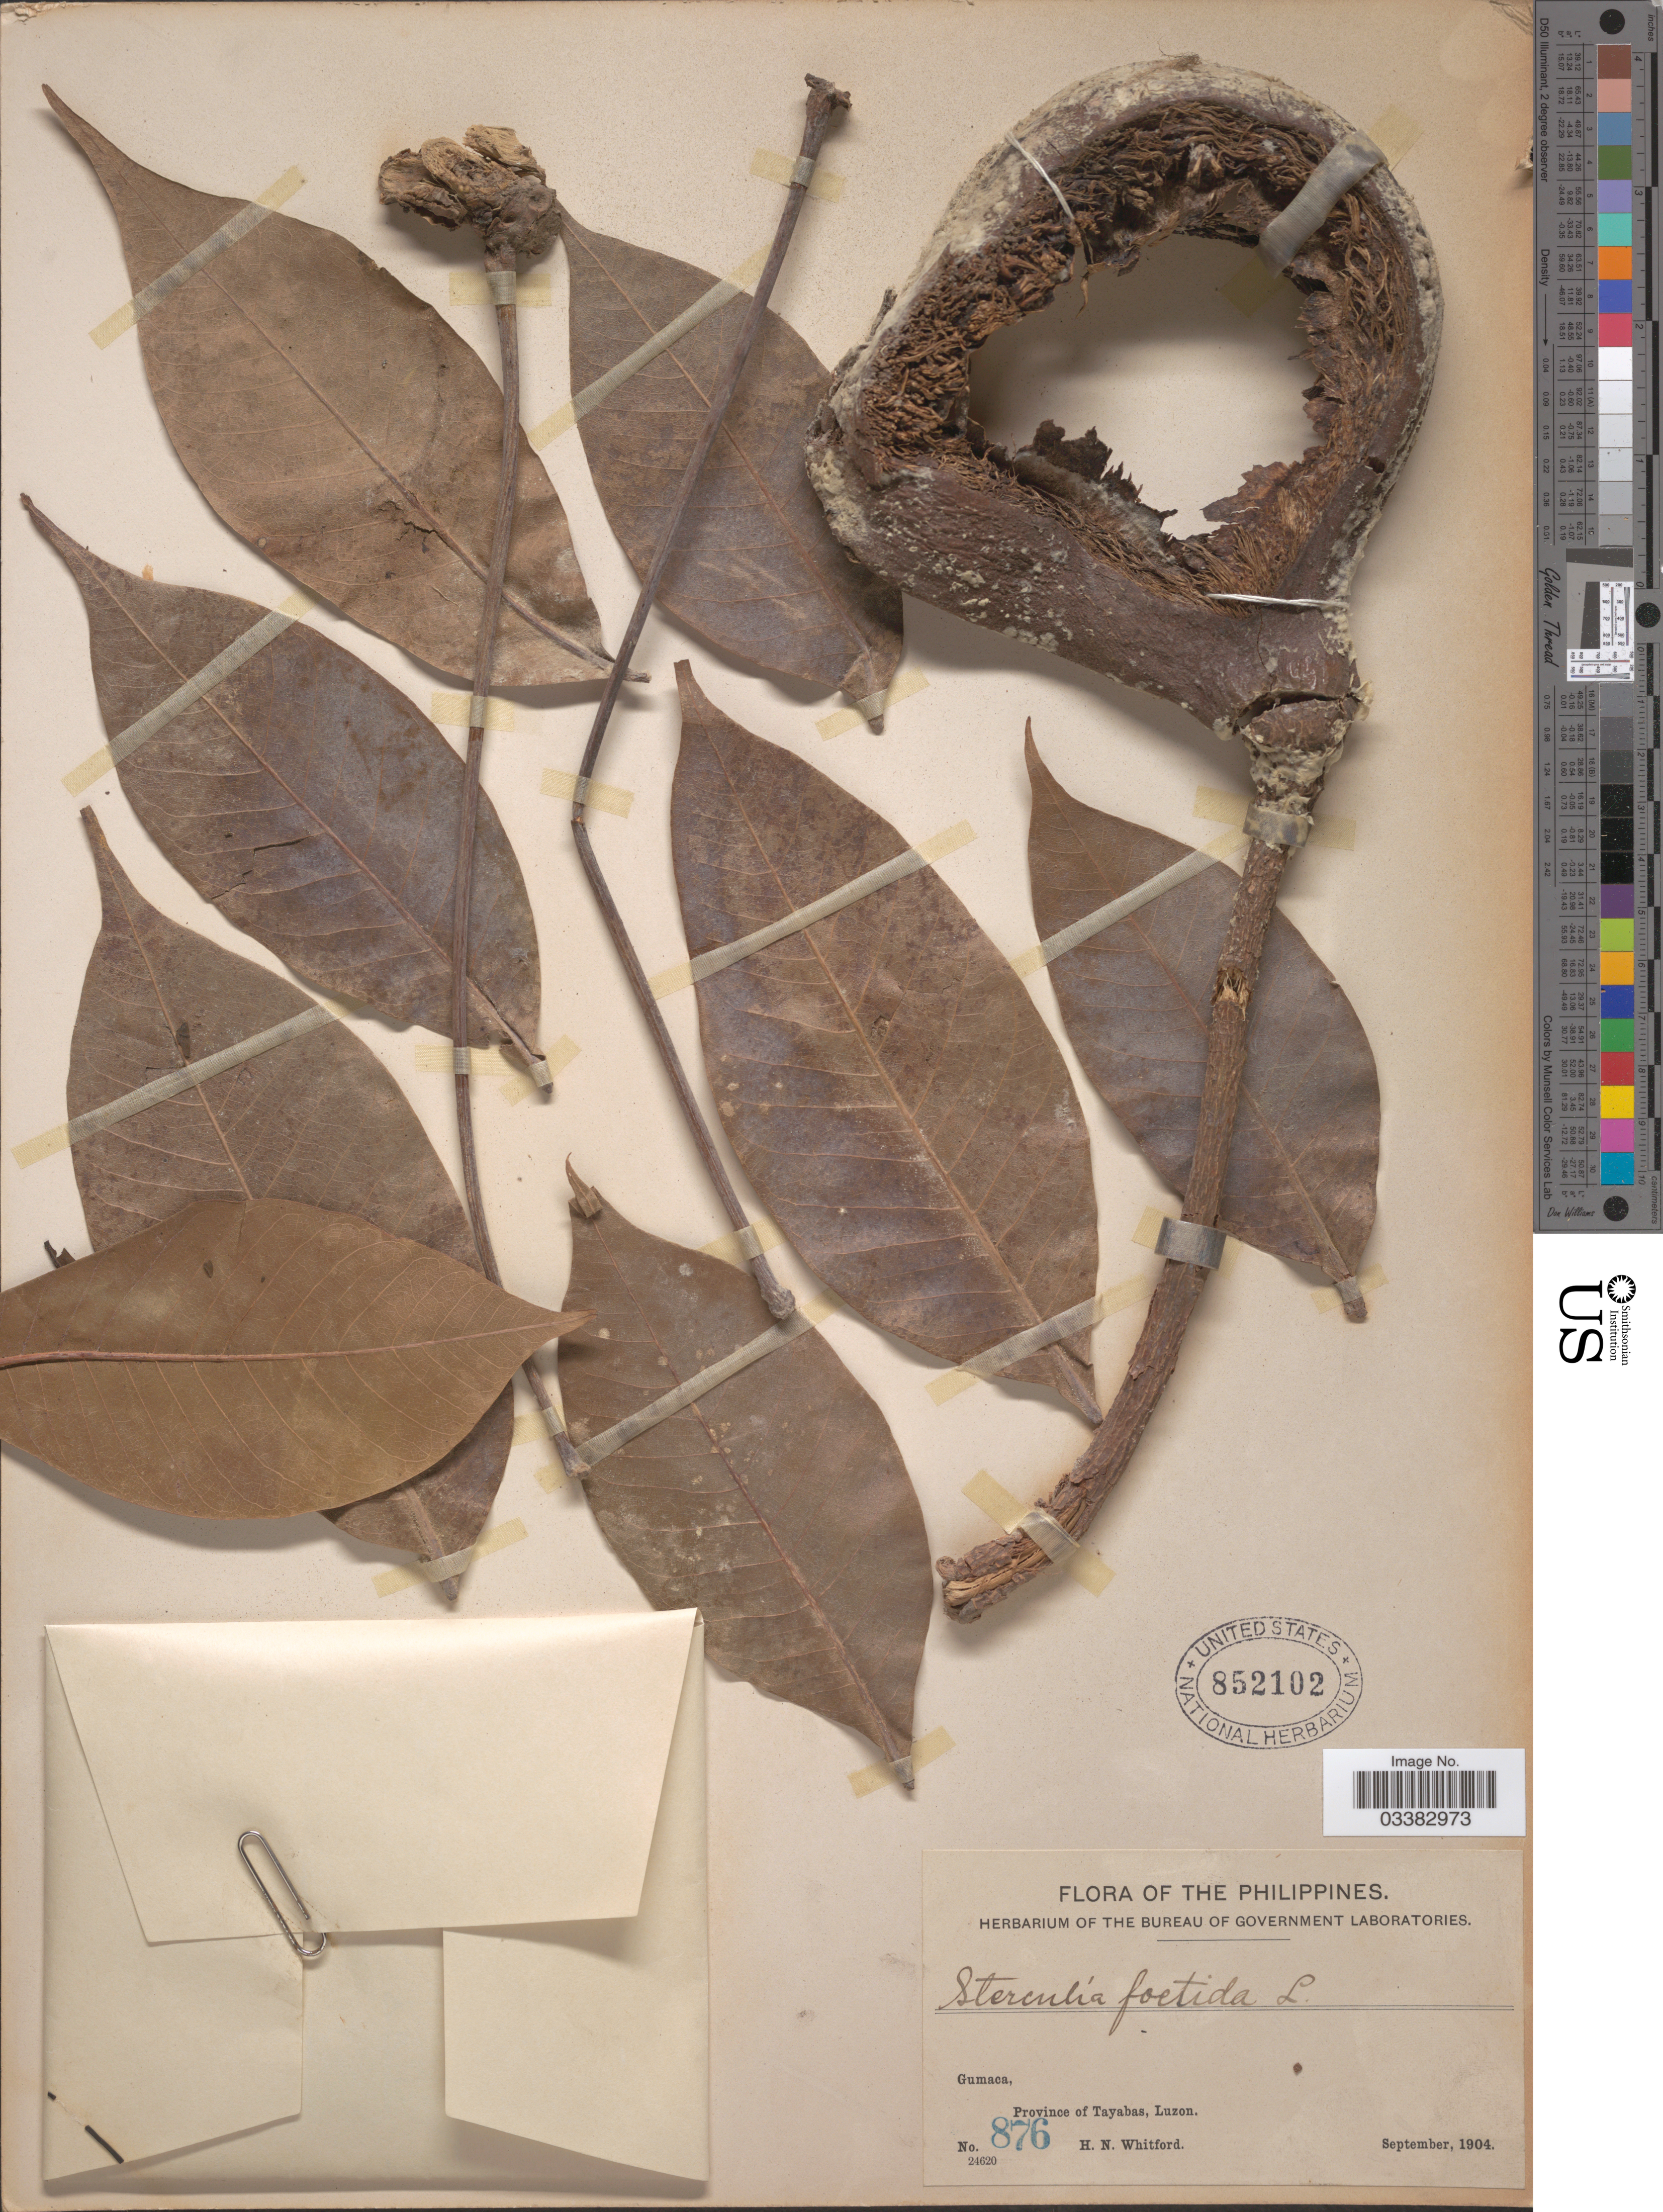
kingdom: Plantae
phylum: Tracheophyta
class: Magnoliopsida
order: Malvales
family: Malvaceae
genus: Sterculia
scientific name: Sterculia foetida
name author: L.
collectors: H. N. Whitford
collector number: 876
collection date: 1904-09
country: Philippines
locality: Gumaca, Province of Tayabas, Luzon.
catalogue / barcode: US 852102